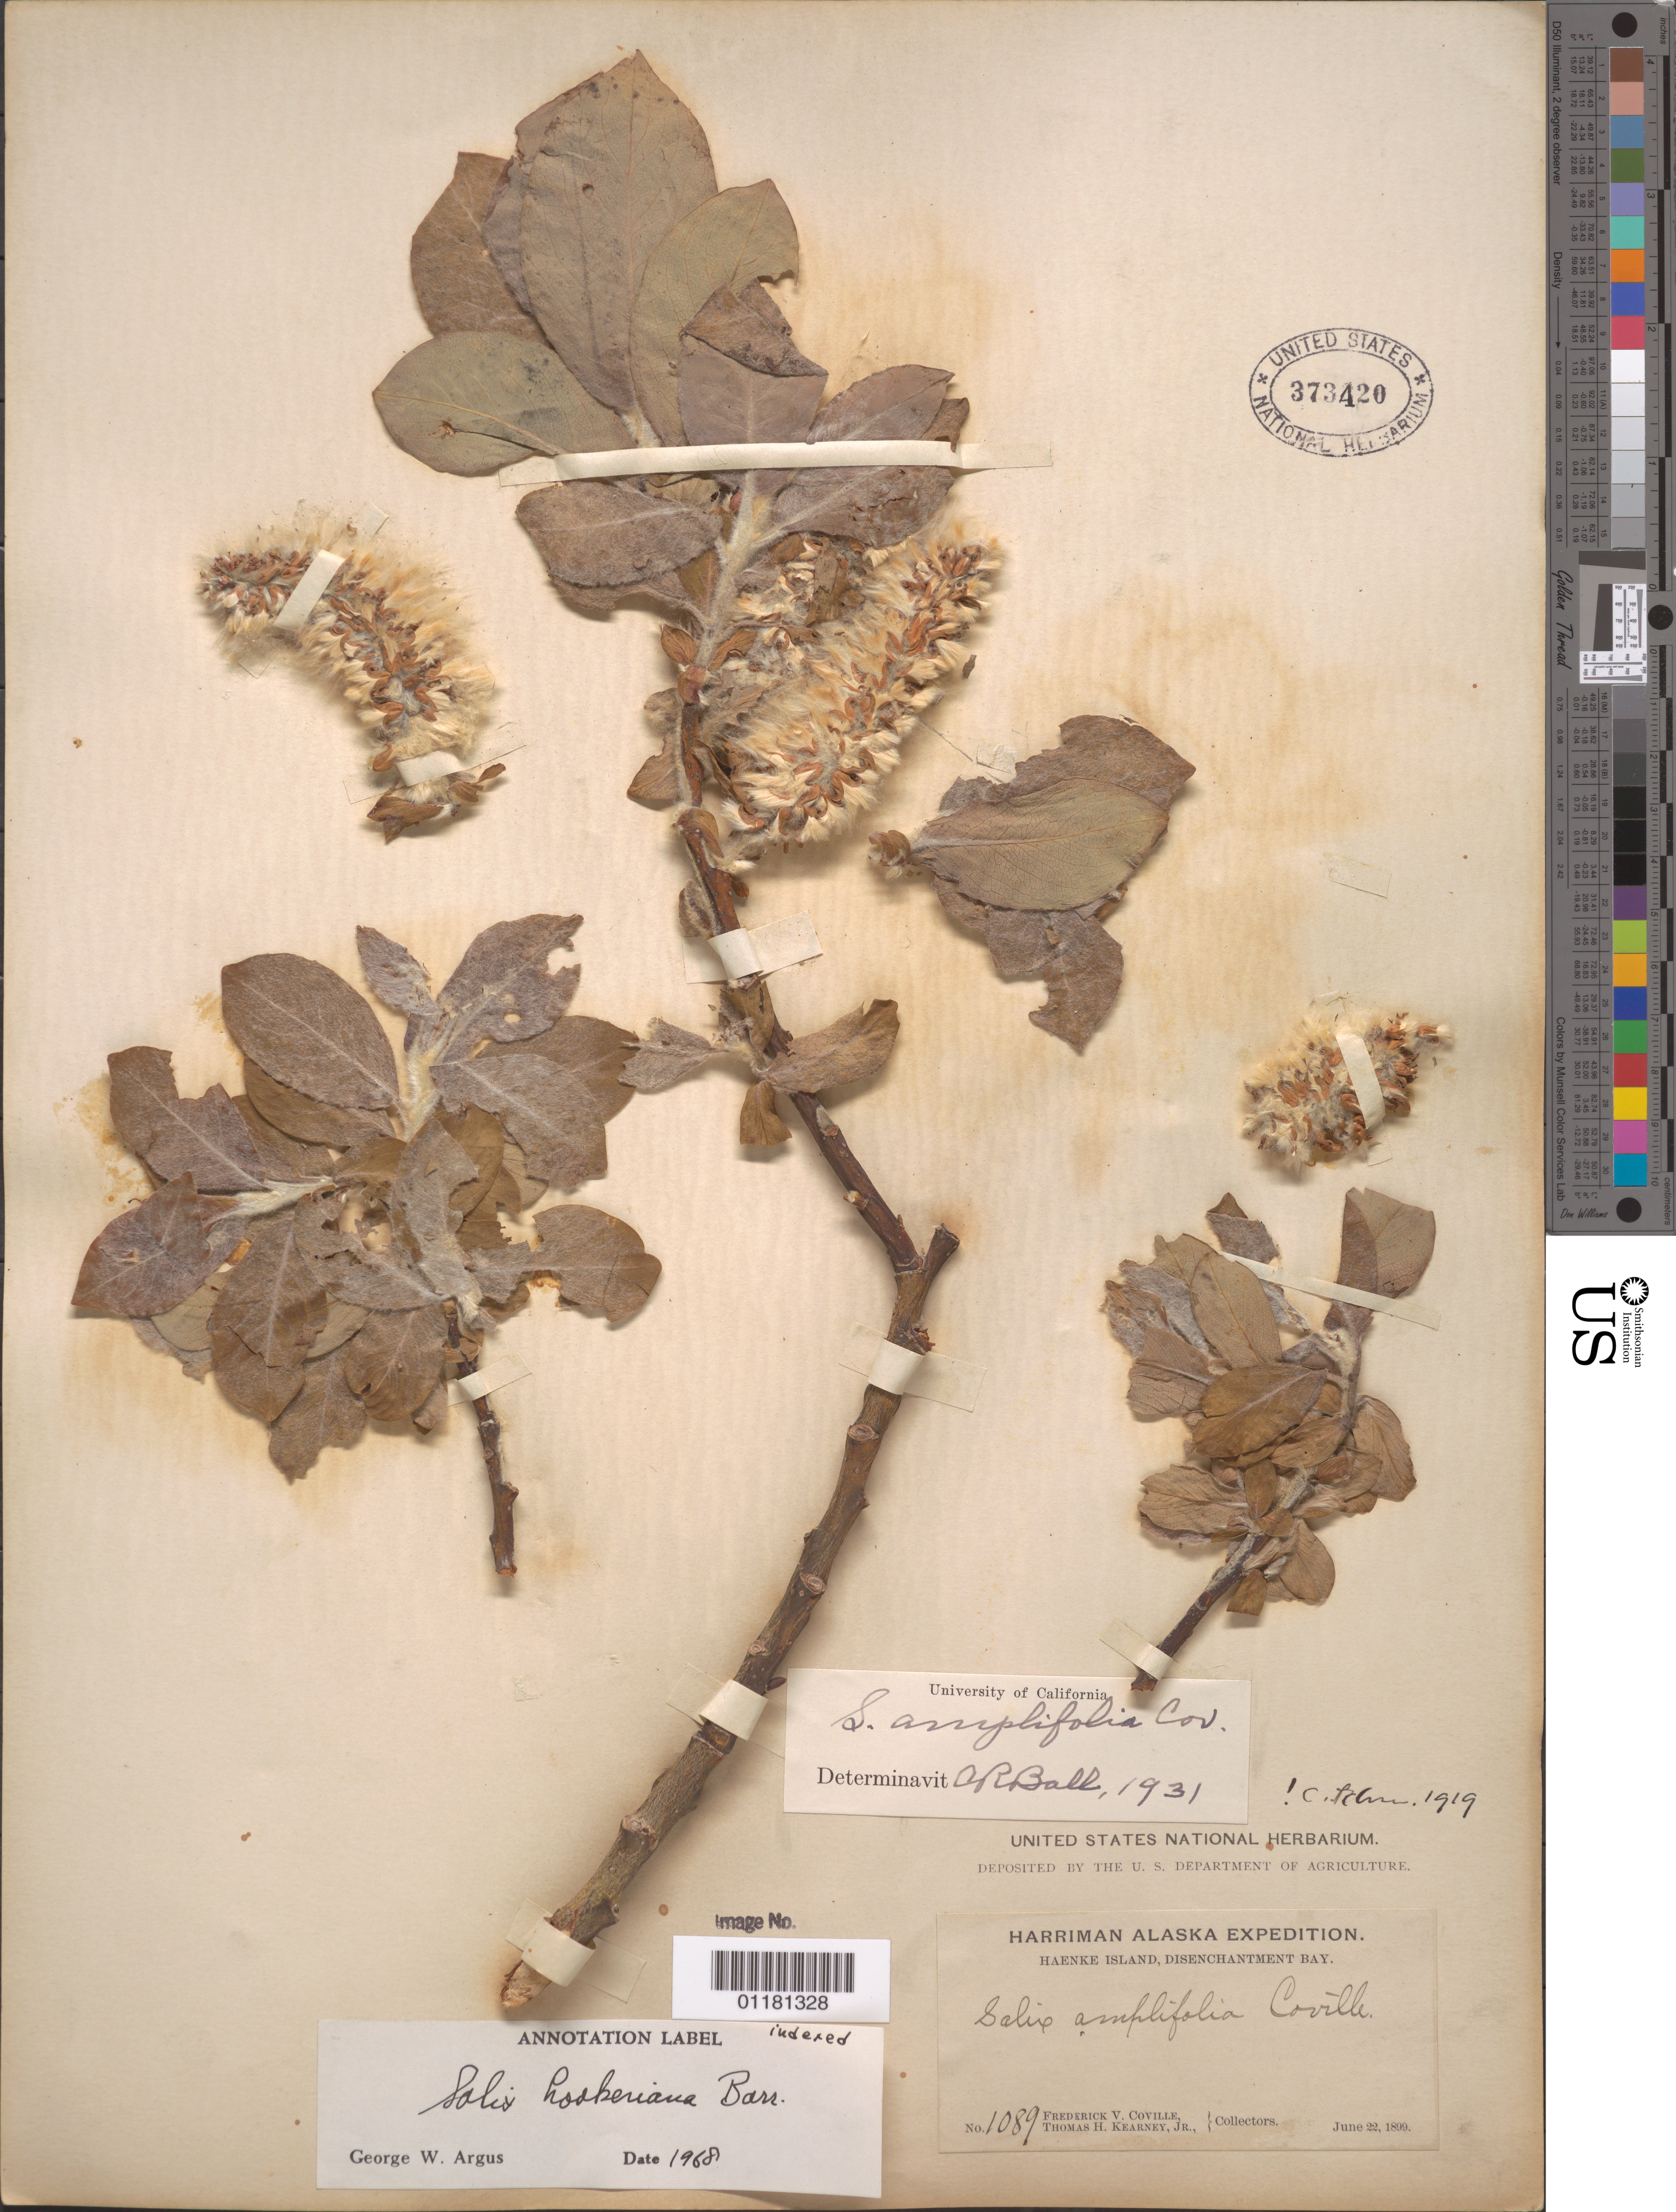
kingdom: Plantae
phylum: Tracheophyta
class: Magnoliopsida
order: Malpighiales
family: Salicaceae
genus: Salix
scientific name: Salix hookeriana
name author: Barratt ex Hook.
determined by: Argus, G. W.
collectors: F. V. Coville & T. H. Kearney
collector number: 1089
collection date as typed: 22 Jun 1899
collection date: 1899-06-22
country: United States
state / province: Alaska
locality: Haenke Island, Disenchantment Bay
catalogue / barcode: US 373420